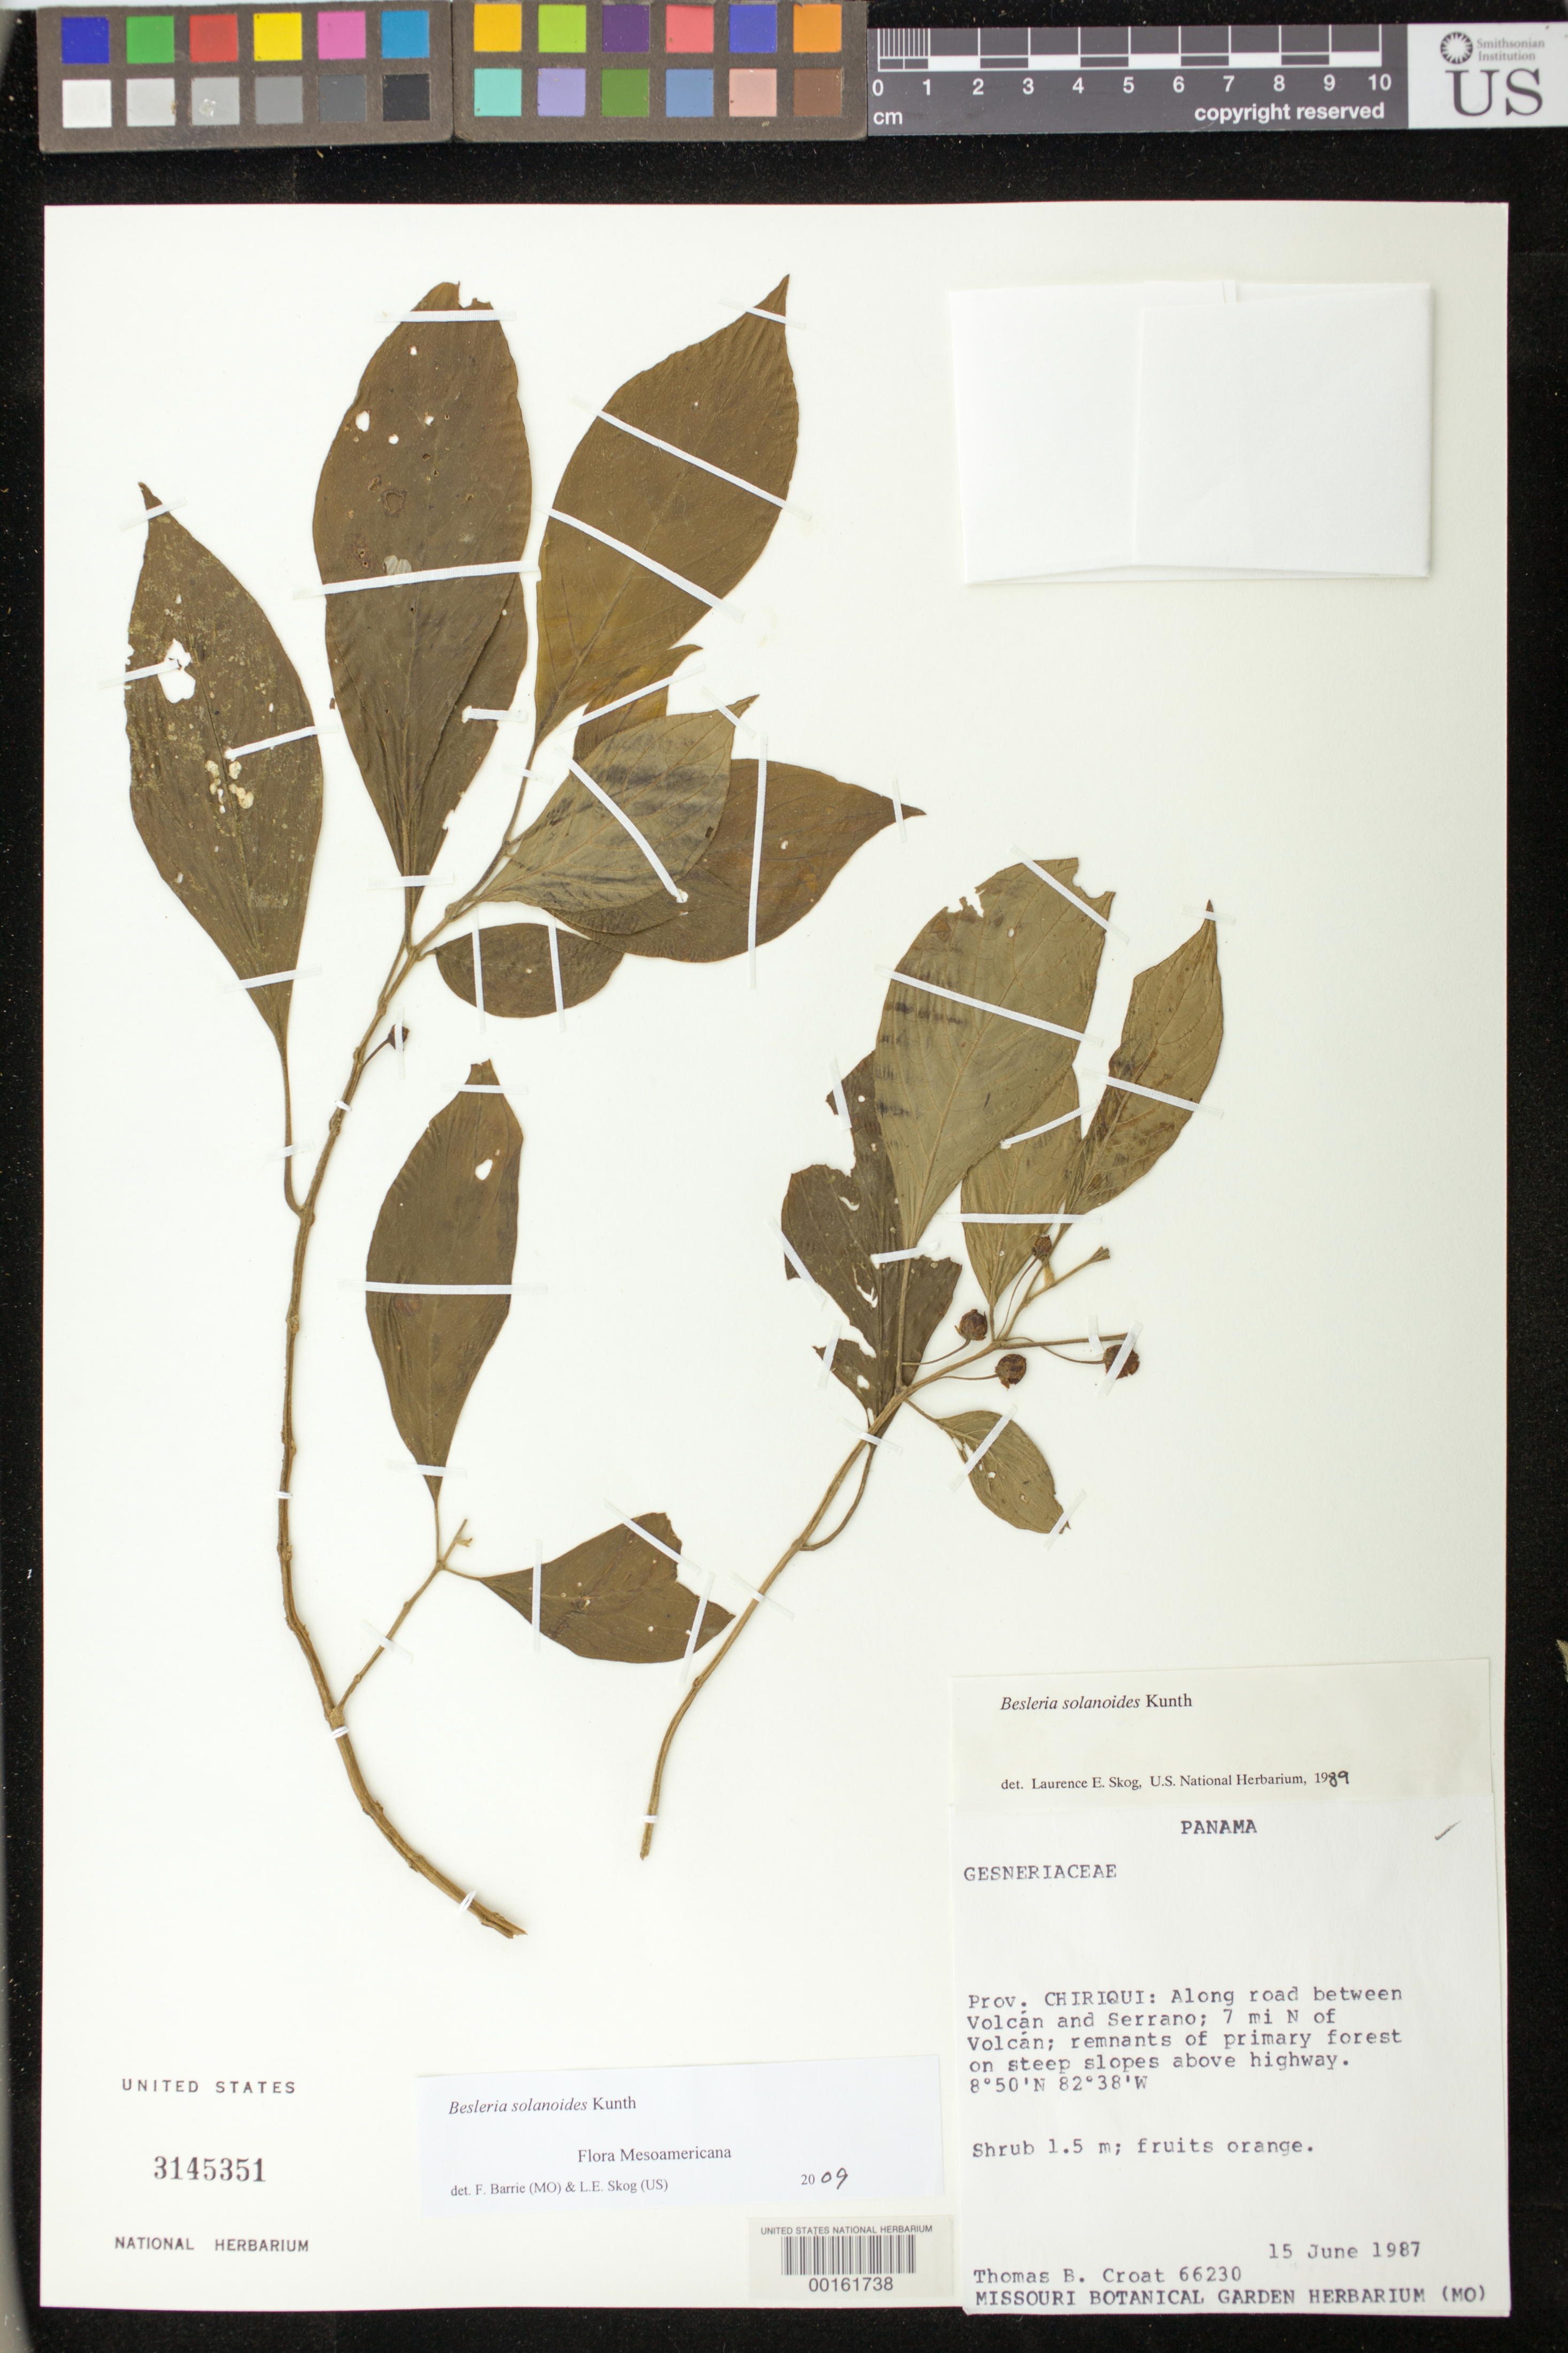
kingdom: Plantae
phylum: Tracheophyta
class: Magnoliopsida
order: Lamiales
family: Gesneriaceae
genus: Besleria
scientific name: Besleria solanoides var. solanoides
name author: Kunth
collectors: T. B. Croat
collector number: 66230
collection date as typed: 15 Jun 1987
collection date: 1987-06-15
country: Panama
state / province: Chiriquí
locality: Along road between Volcan and Serrano, 7 mi N of Volcan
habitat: Remnants of primary forest on steep slopes above highway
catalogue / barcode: US 3145351